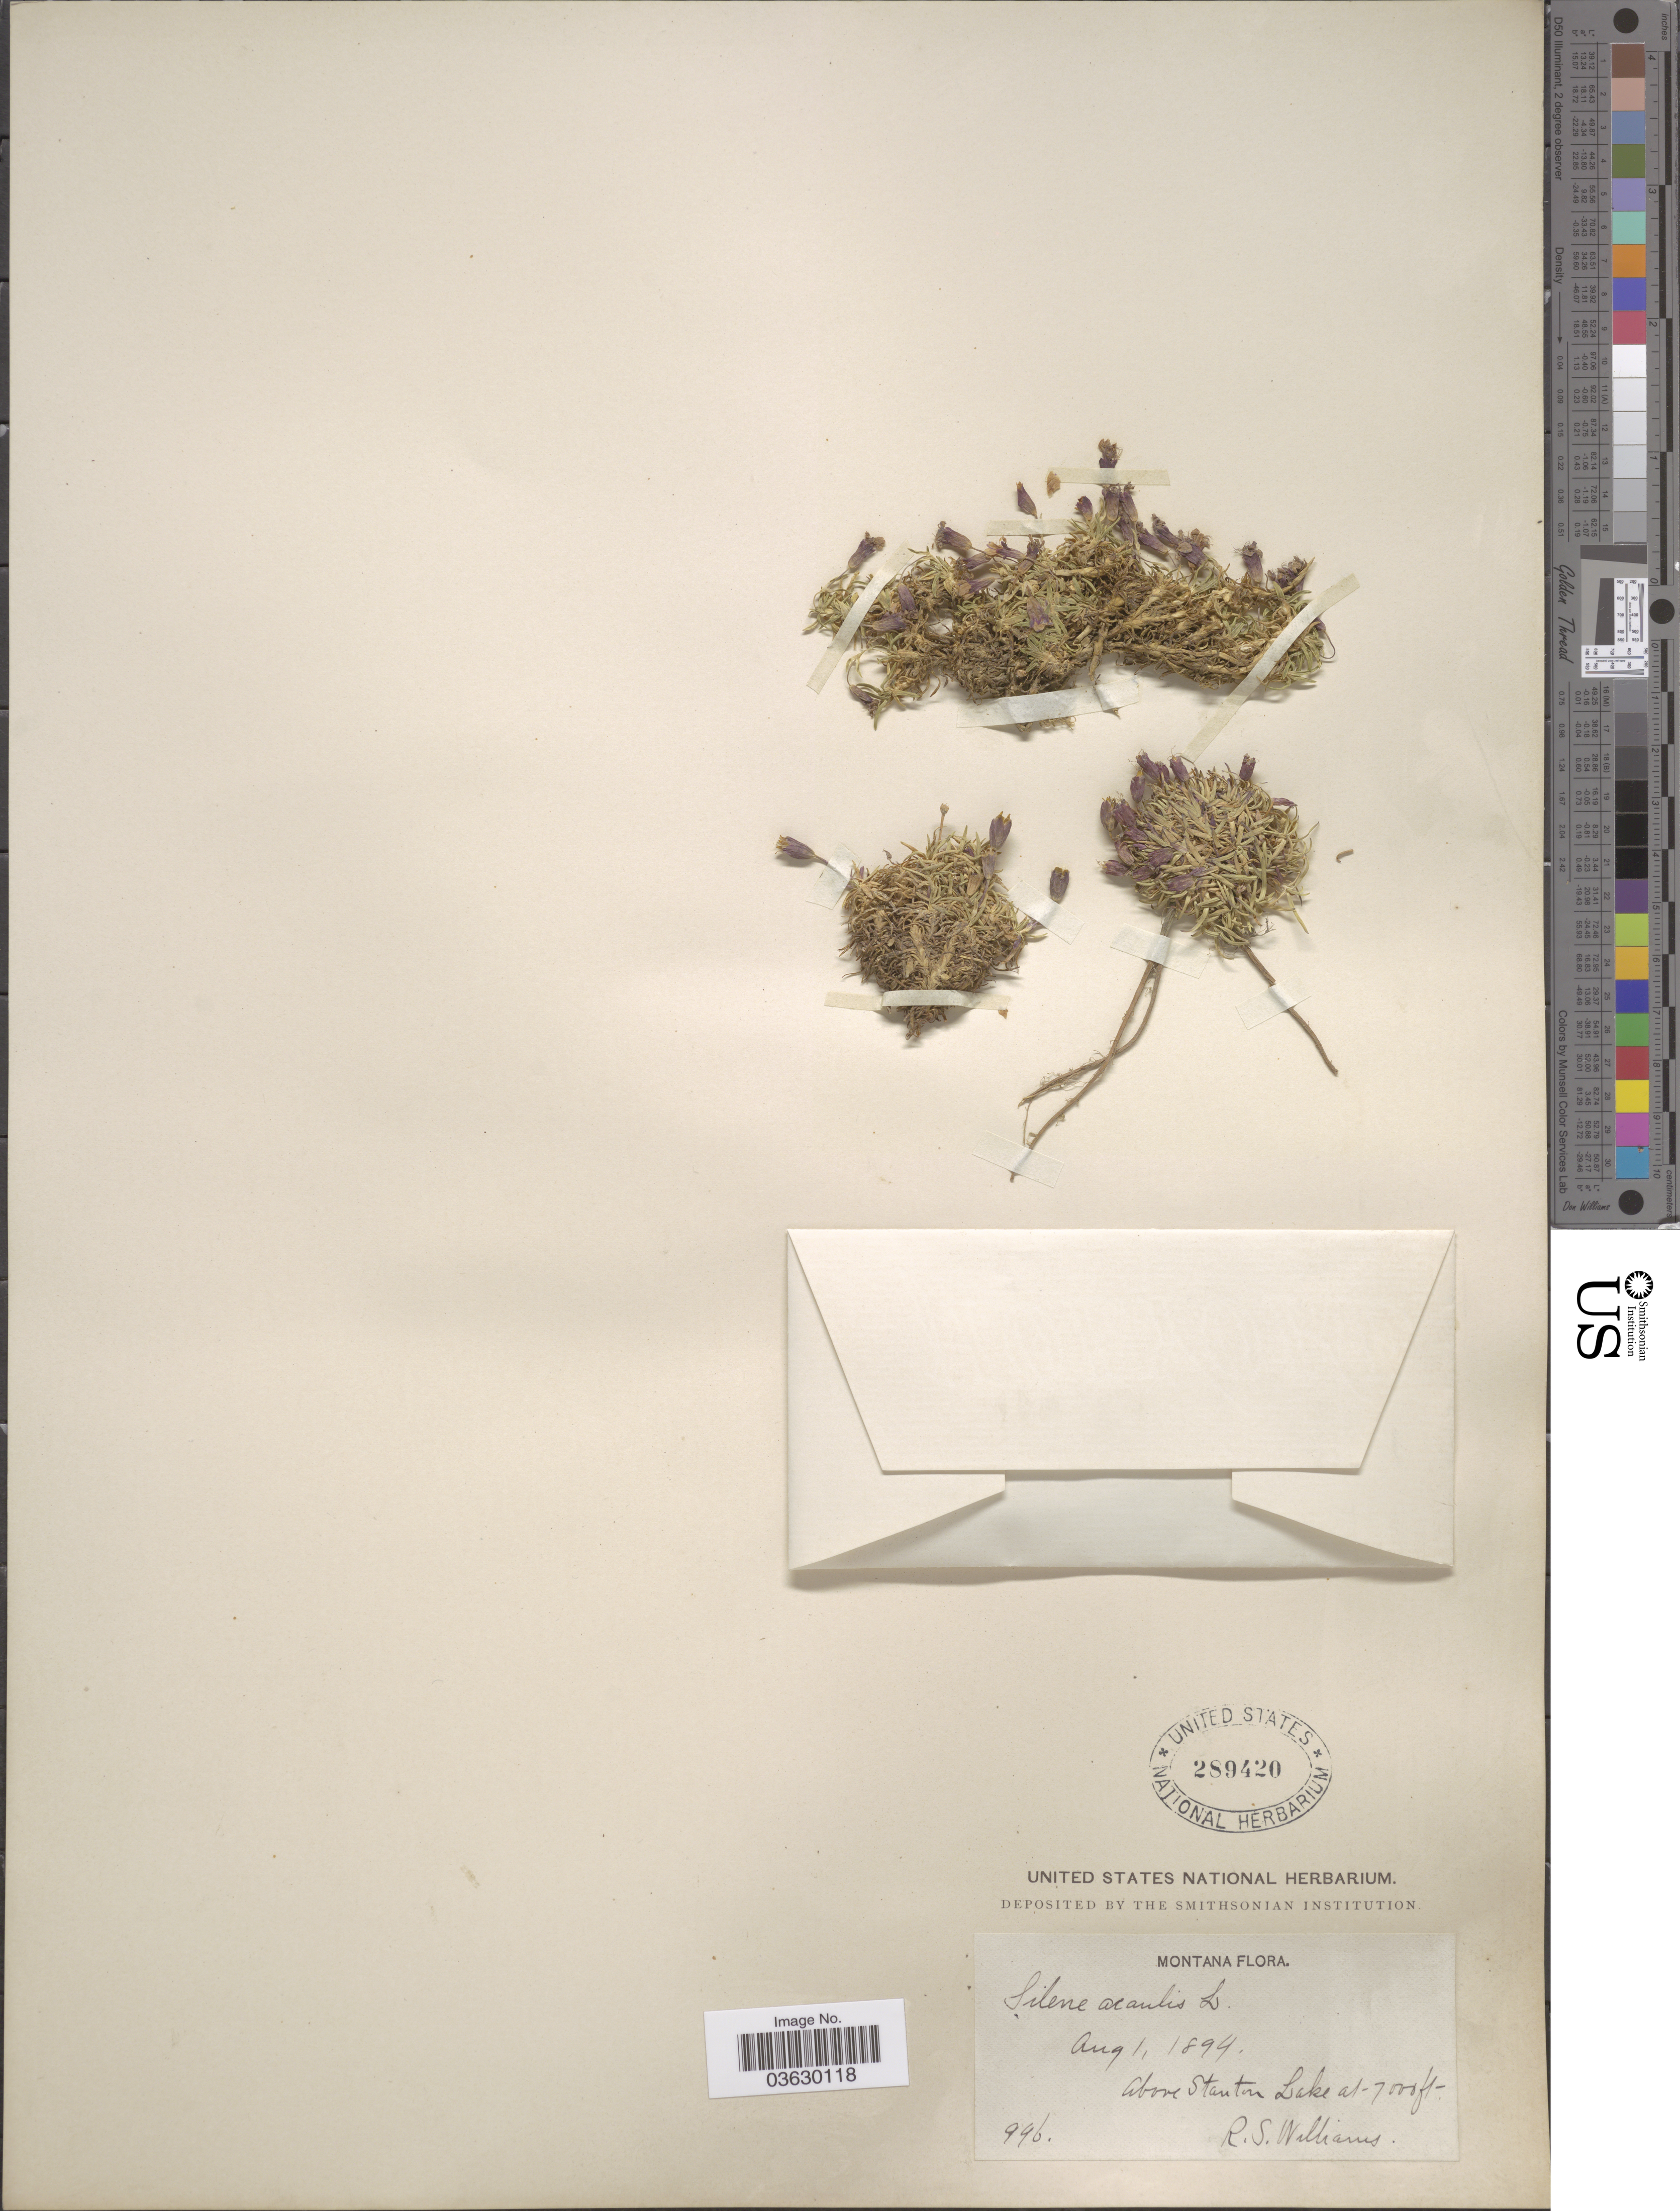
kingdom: Plantae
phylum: Tracheophyta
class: Magnoliopsida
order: Caryophyllales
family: Caryophyllaceae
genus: Silene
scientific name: Silene acaulis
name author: (L.) Jacq.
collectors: R. S. Williams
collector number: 996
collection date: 1894-08-01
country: United States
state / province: Montana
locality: Above Stanton Lake.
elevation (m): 2134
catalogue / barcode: US 289420